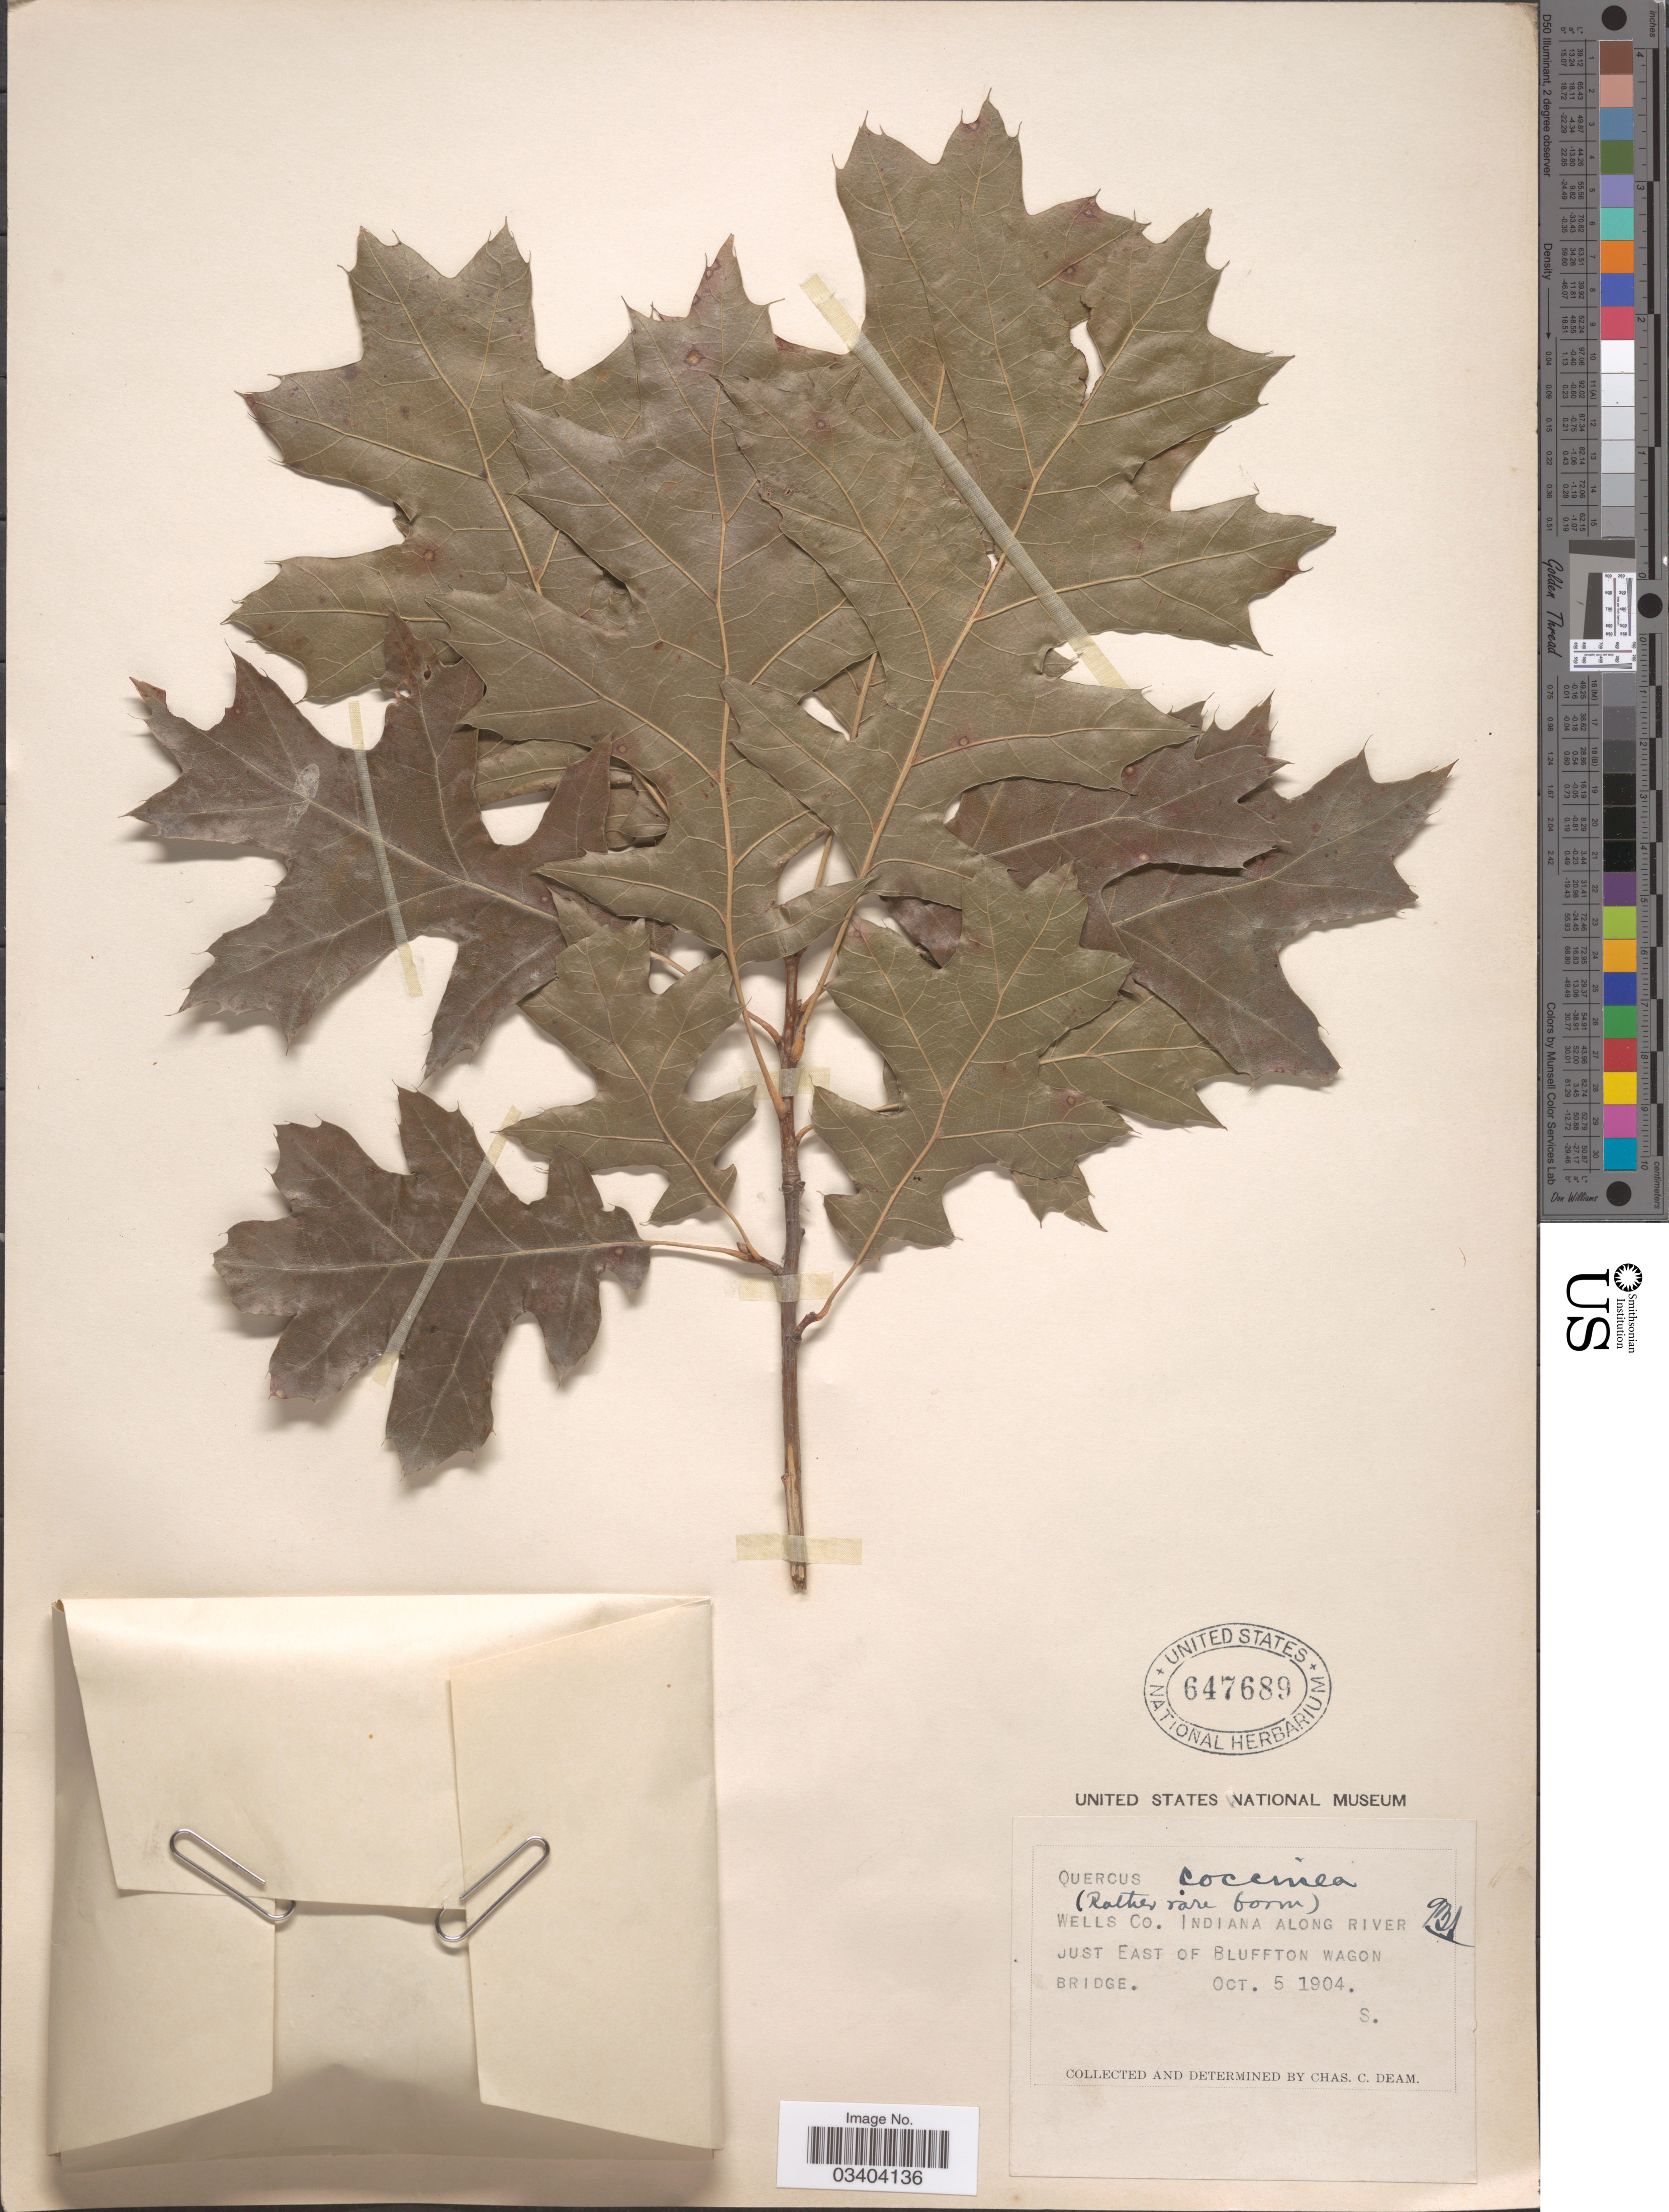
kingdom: Plantae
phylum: Tracheophyta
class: Magnoliopsida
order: Fagales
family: Fagaceae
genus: Quercus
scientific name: Quercus coccinea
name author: Münchh.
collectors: C. C. Deam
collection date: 1904-10-05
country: United States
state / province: Indiana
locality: Wells Co. Indiana along river just East of Bluffton Wagon Bridge.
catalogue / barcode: US 647689